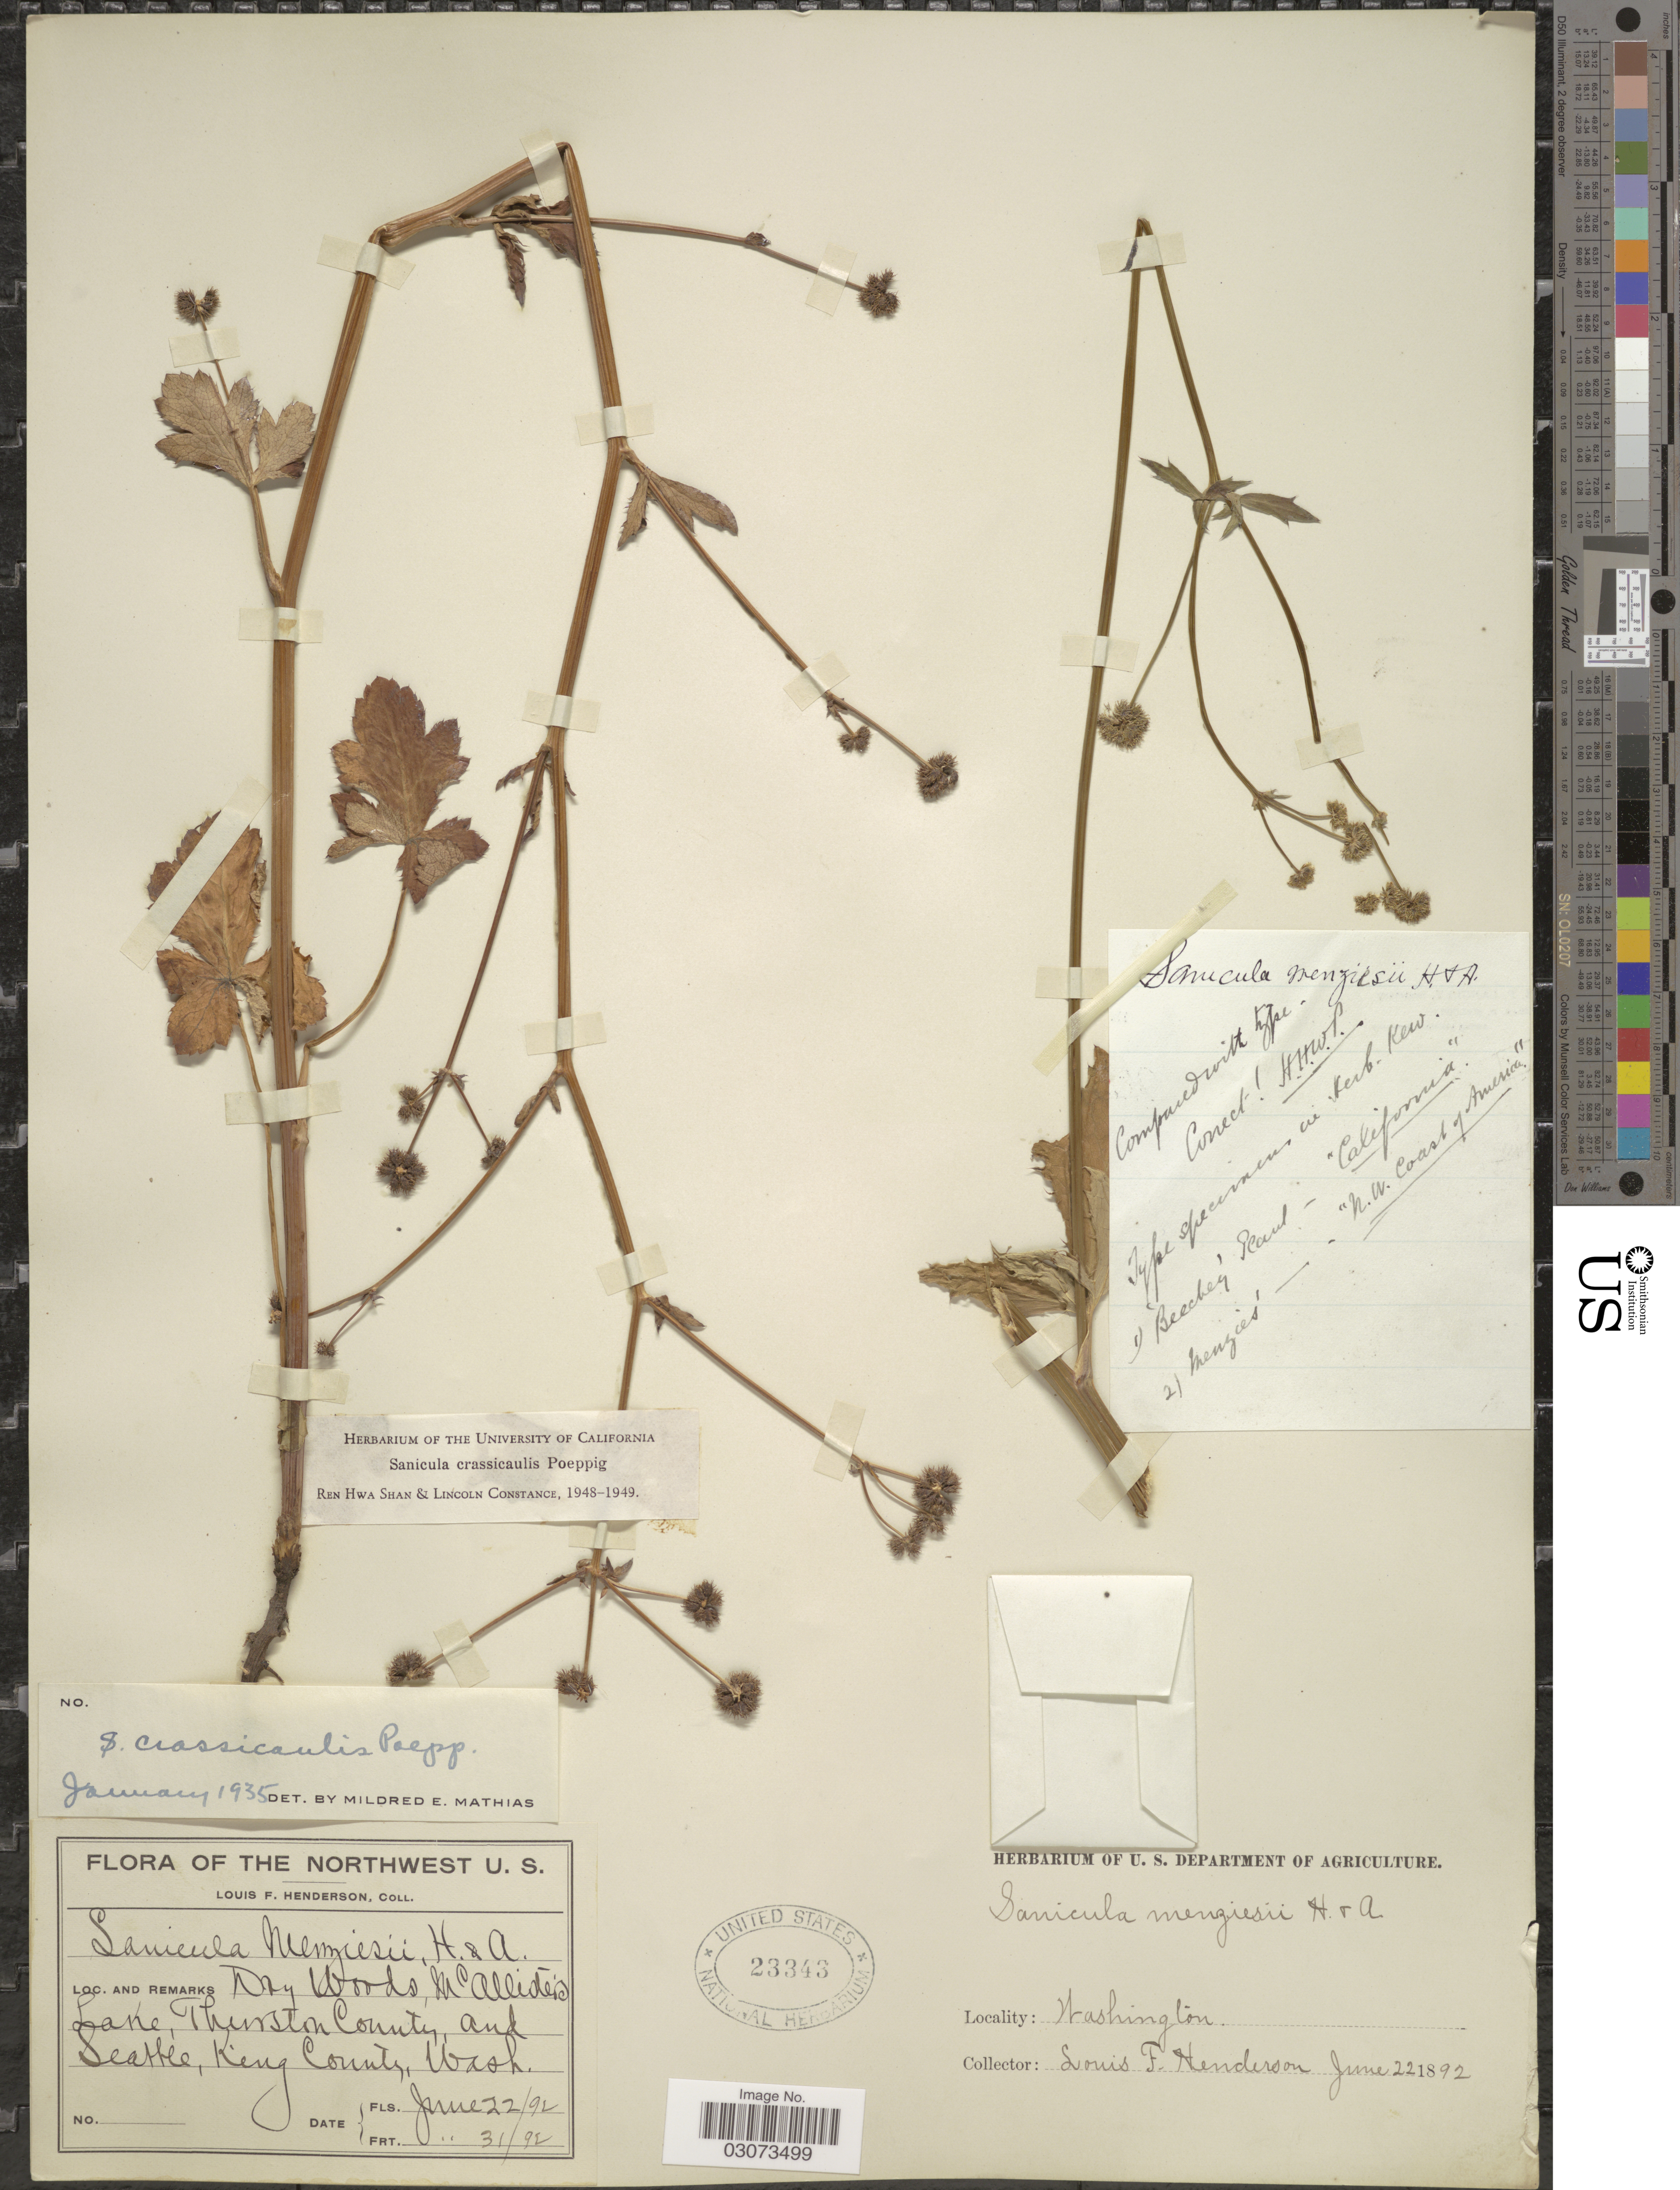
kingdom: Plantae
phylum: Tracheophyta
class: Magnoliopsida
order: Apiales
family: Apiaceae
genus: Sanicula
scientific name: Sanicula crassicaulis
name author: Poepp. ex DC.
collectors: L. Henderson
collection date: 1892-06-22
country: United States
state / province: Washington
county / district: King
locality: Northwest U. S. McAllider's Lake, Thurston County, and Seattle, King County.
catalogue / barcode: US 23343